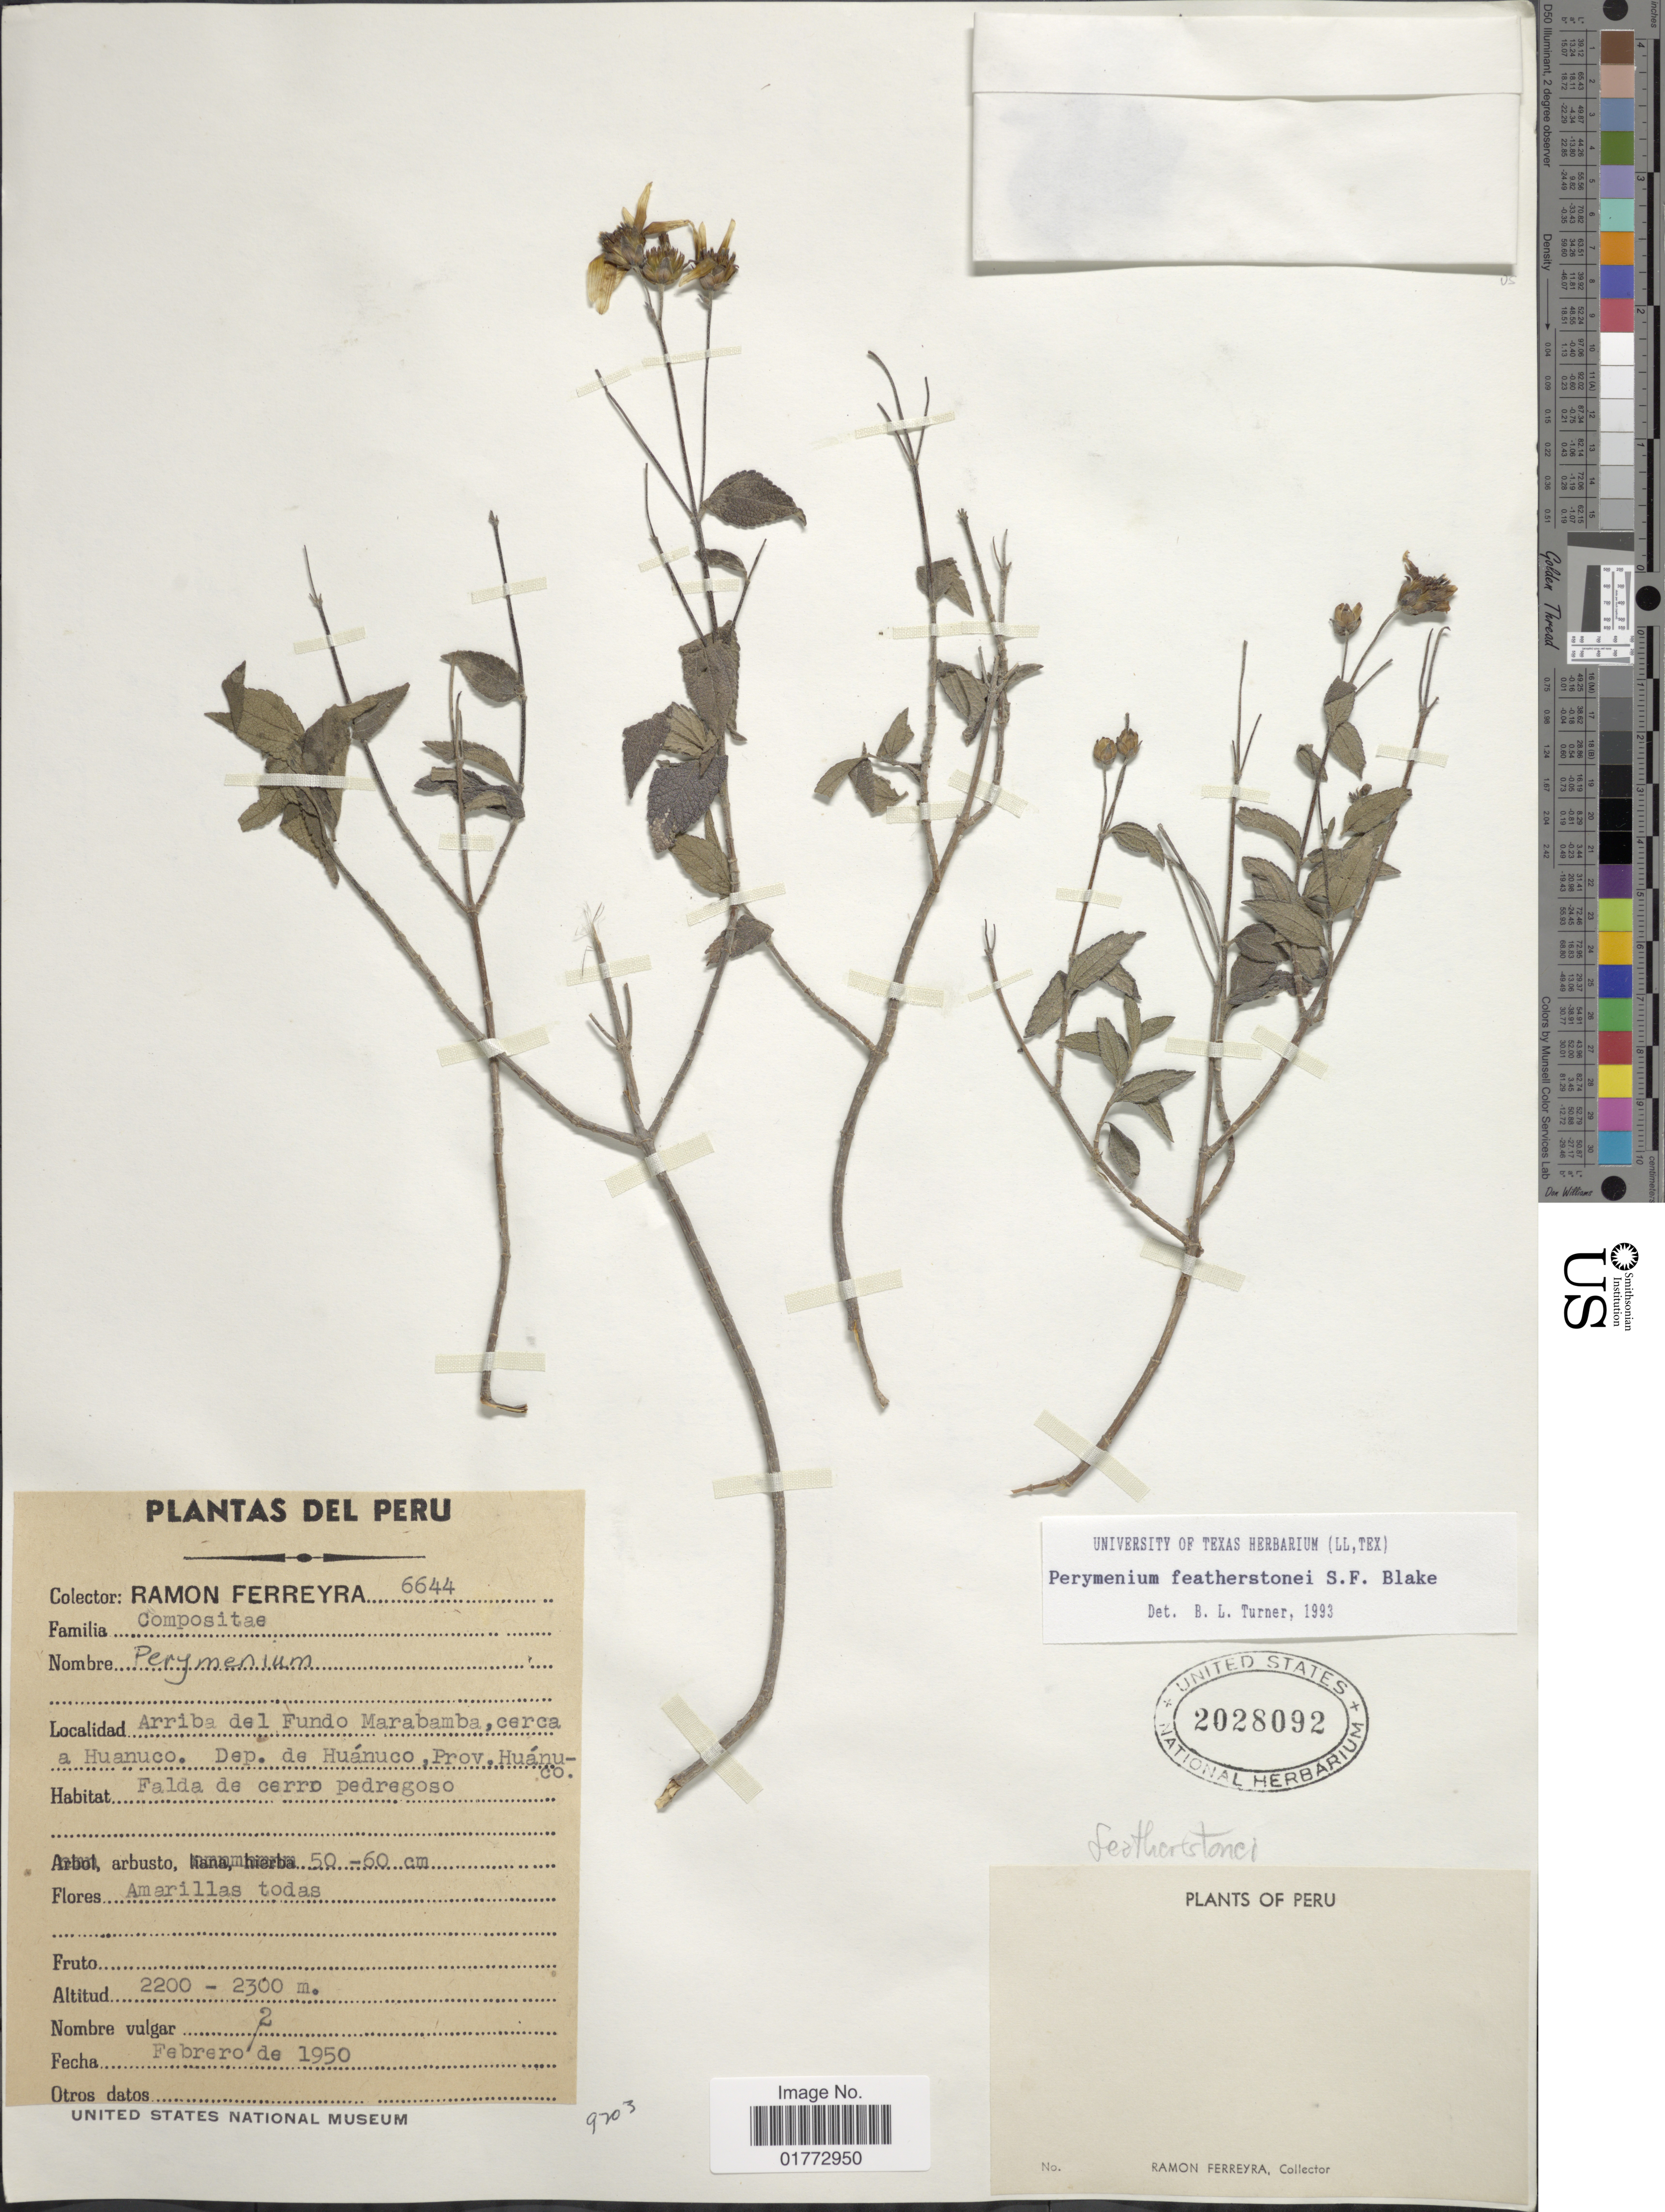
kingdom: Plantae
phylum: Tracheophyta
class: Magnoliopsida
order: Asterales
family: Asteraceae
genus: Perymenium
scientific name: Perymenium featherstonei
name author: S.F. Blake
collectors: R. A. Ferreyra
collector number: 6644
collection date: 1950-02-02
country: Peru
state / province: Huánuco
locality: Arriba del Fundo Marabamba, cerca a Huanuco. Prov. Huanuco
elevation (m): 2200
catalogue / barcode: US 2028092